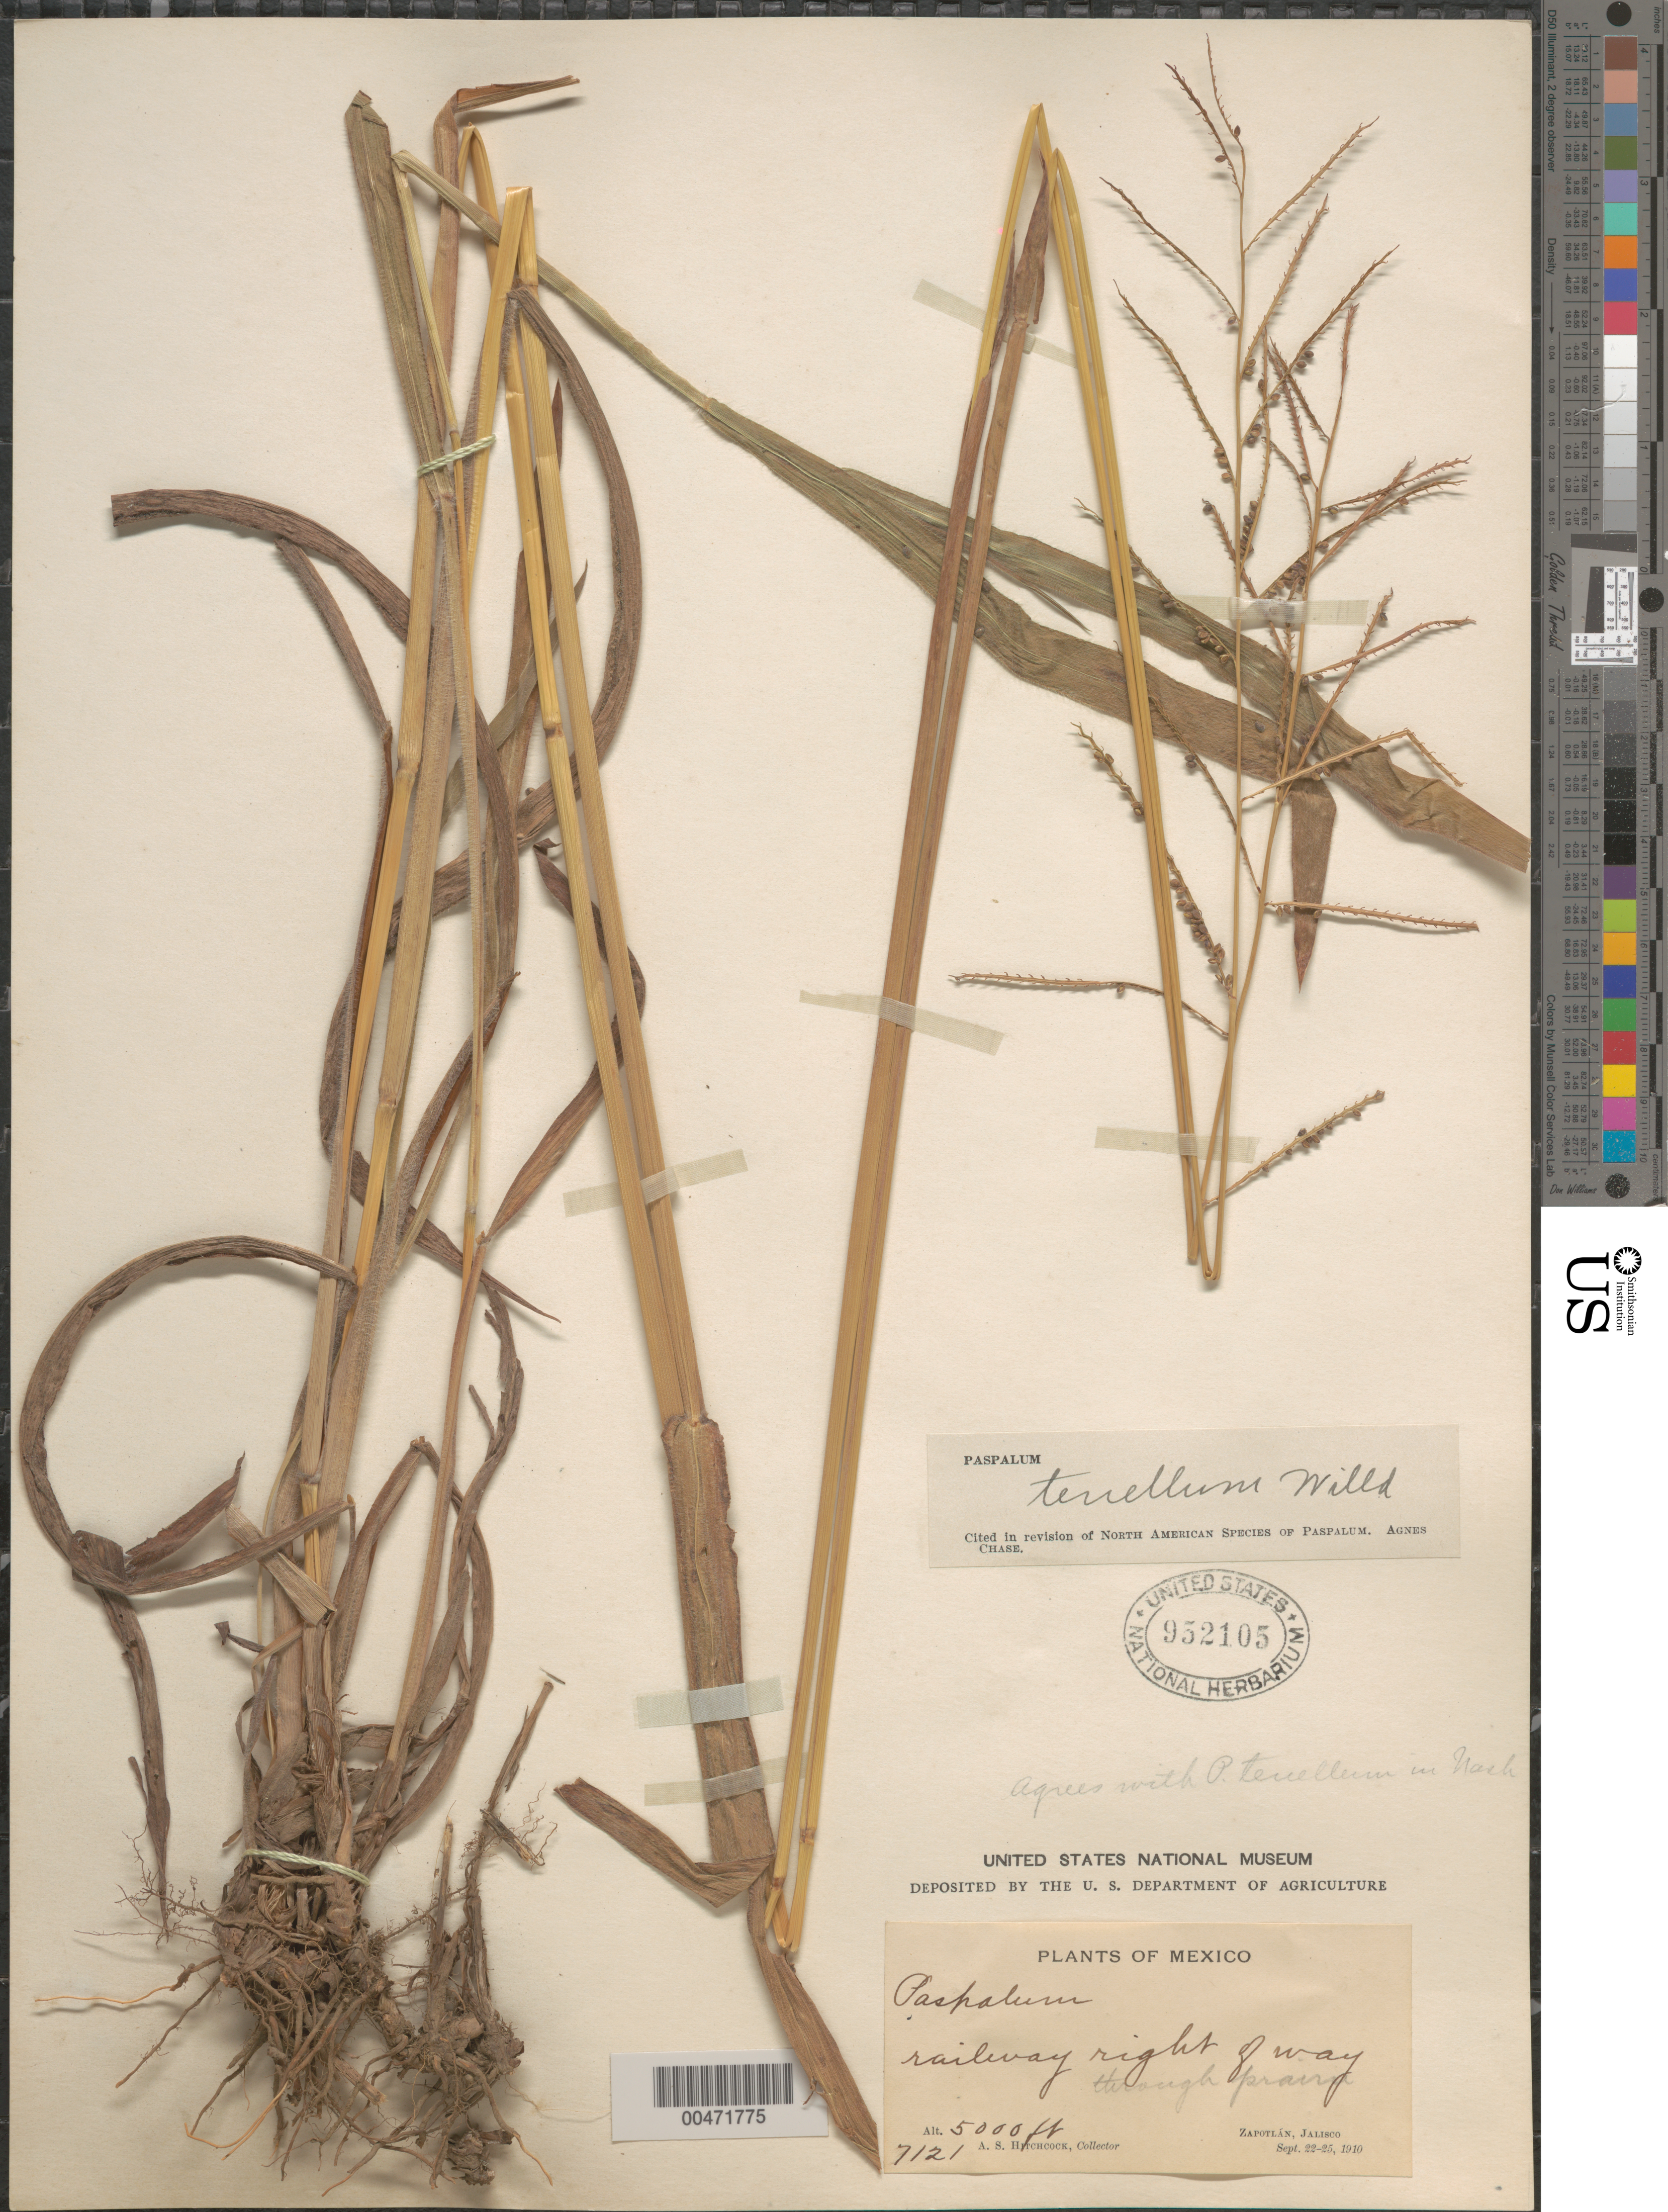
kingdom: Plantae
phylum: Tracheophyta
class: Liliopsida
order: Poales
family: Poaceae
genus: Paspalum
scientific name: Paspalum tenellum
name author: Willd.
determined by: Chase, [M.] Agnes, (US)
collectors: A. S. Hitchcock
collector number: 7121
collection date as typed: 22 Sep 1910 to 25 Sep 1910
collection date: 1910-09-22/1910-09-25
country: Mexico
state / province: Jalisco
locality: Zapotlán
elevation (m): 1524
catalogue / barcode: US 952105